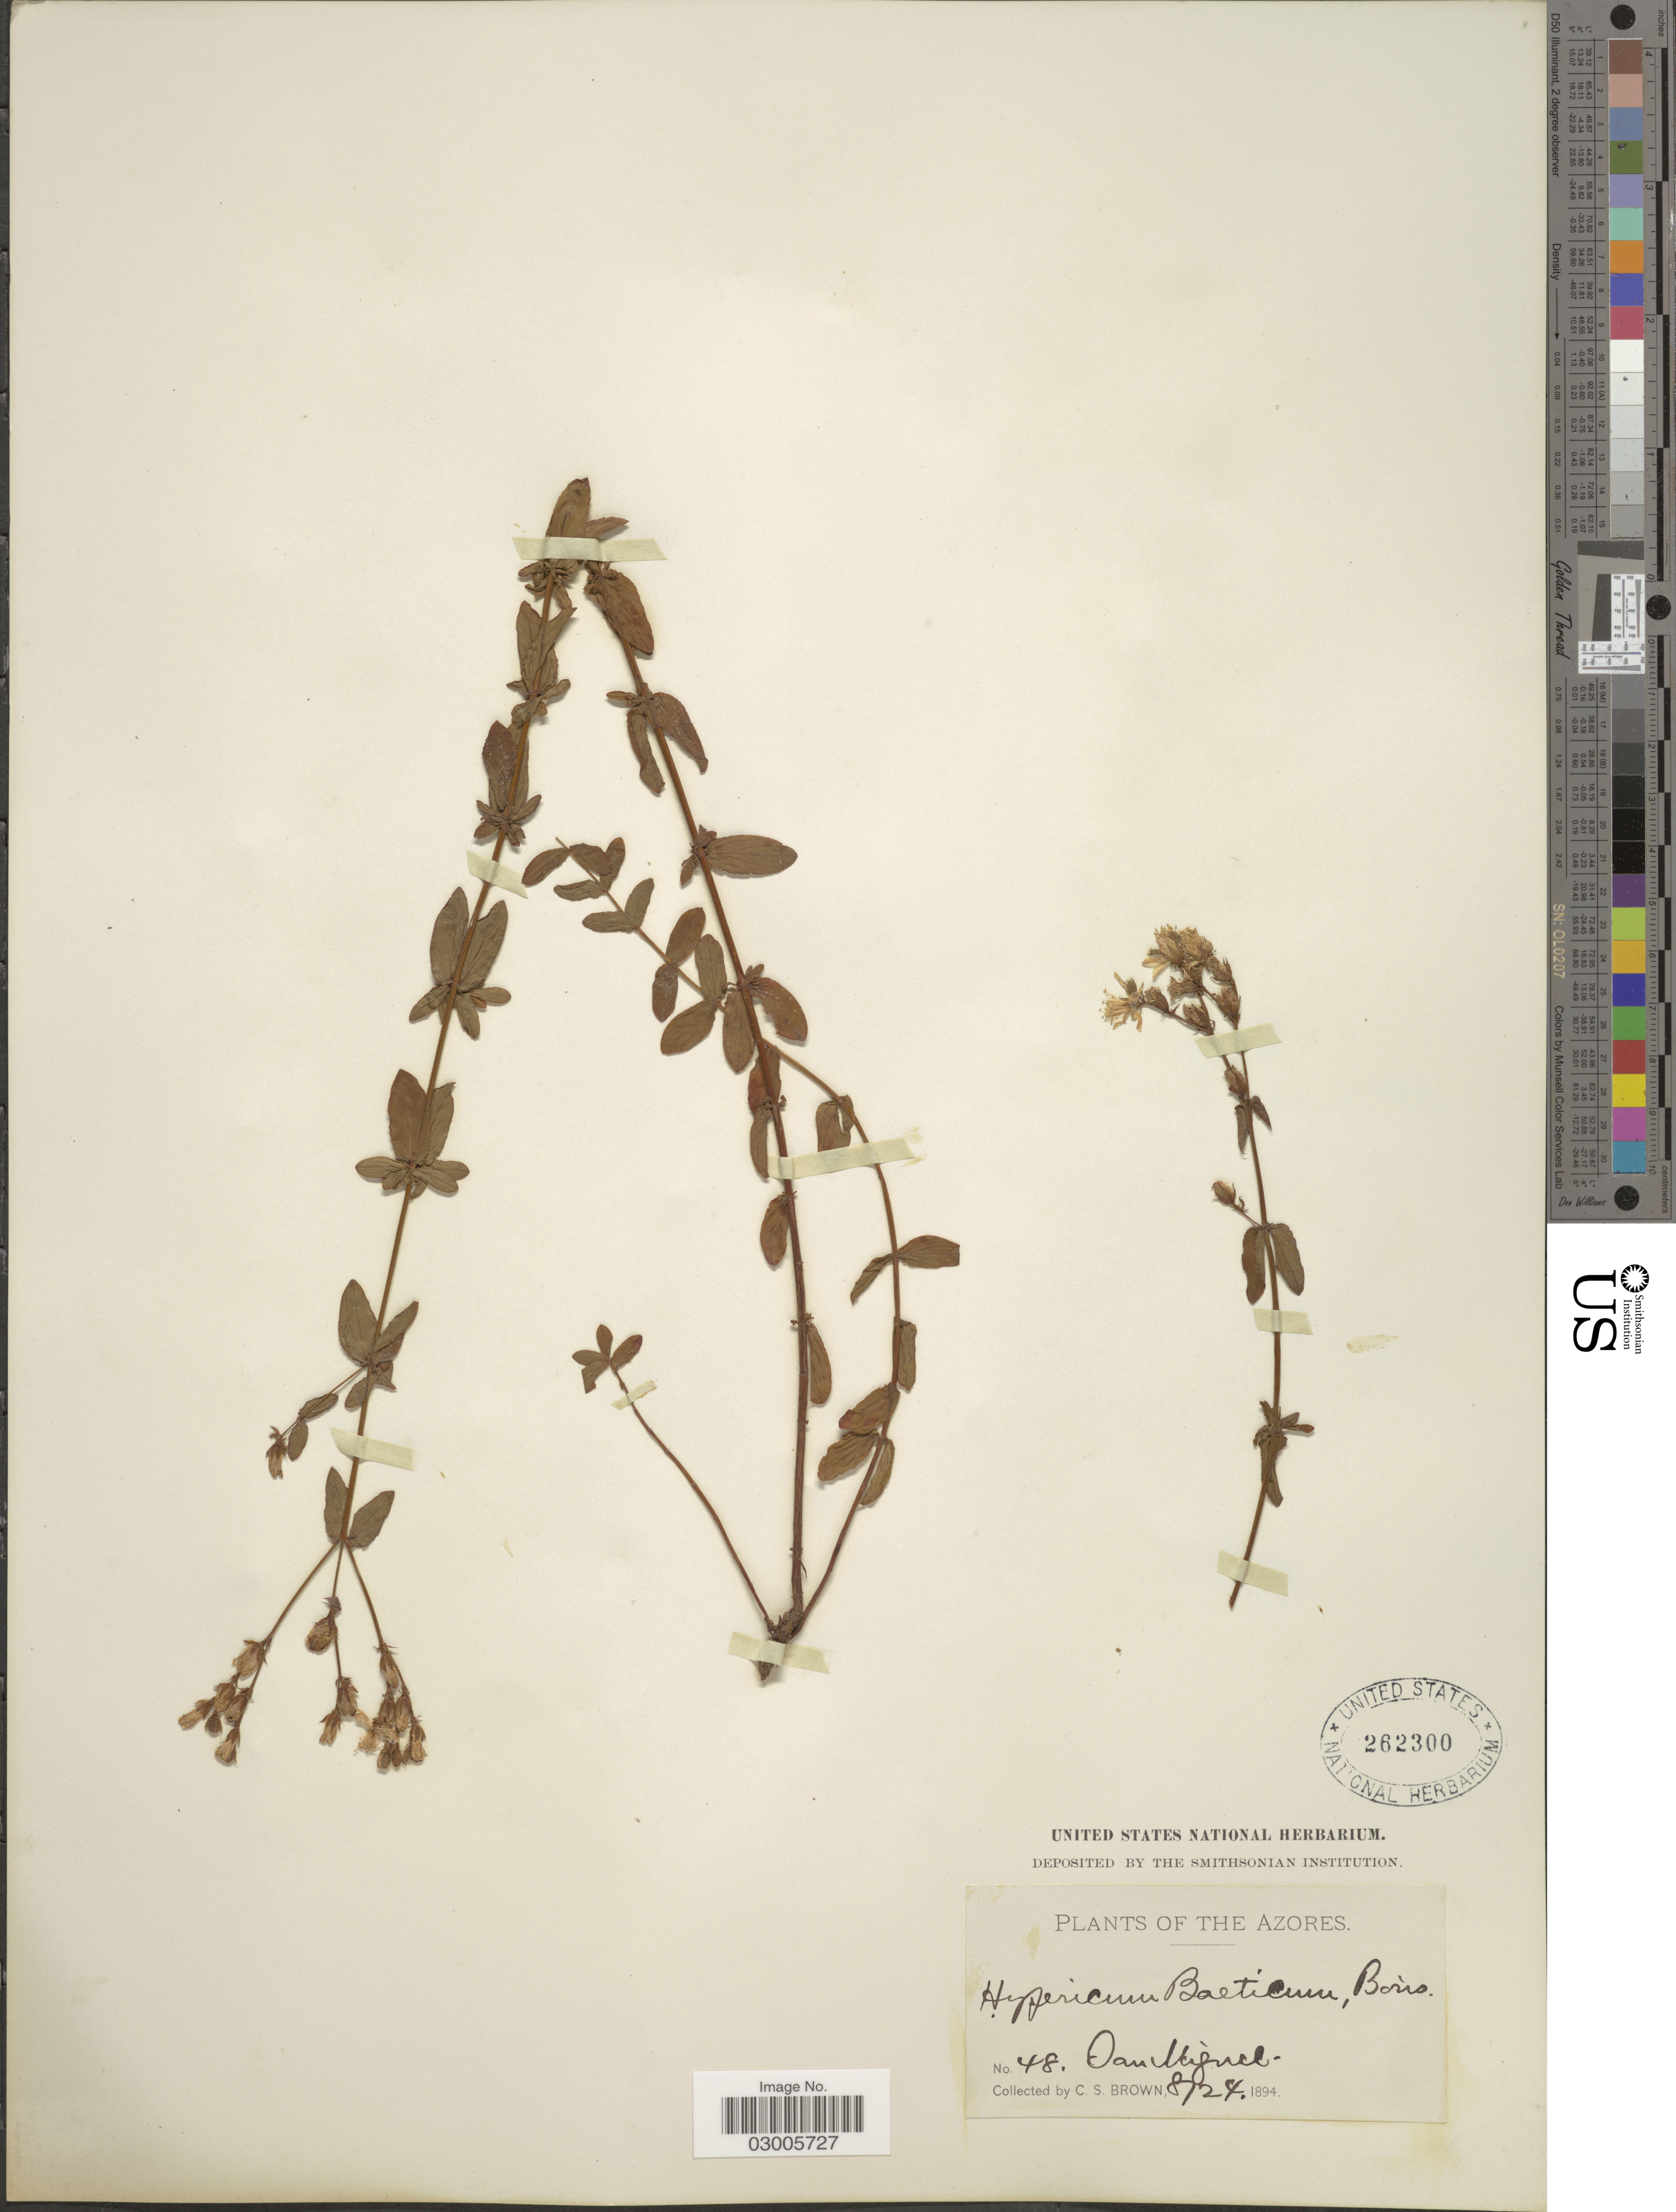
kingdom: Plantae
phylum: Tracheophyta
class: Magnoliopsida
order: Malpighiales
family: Hypericaceae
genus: Hypericum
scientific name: Hypericum boeticum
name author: Boiss.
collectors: C. S. Brown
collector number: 48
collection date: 1894-08-24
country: Portugal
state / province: Azores (Aut. Reg.)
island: São Miguel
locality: San Miguel.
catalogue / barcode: US 262300